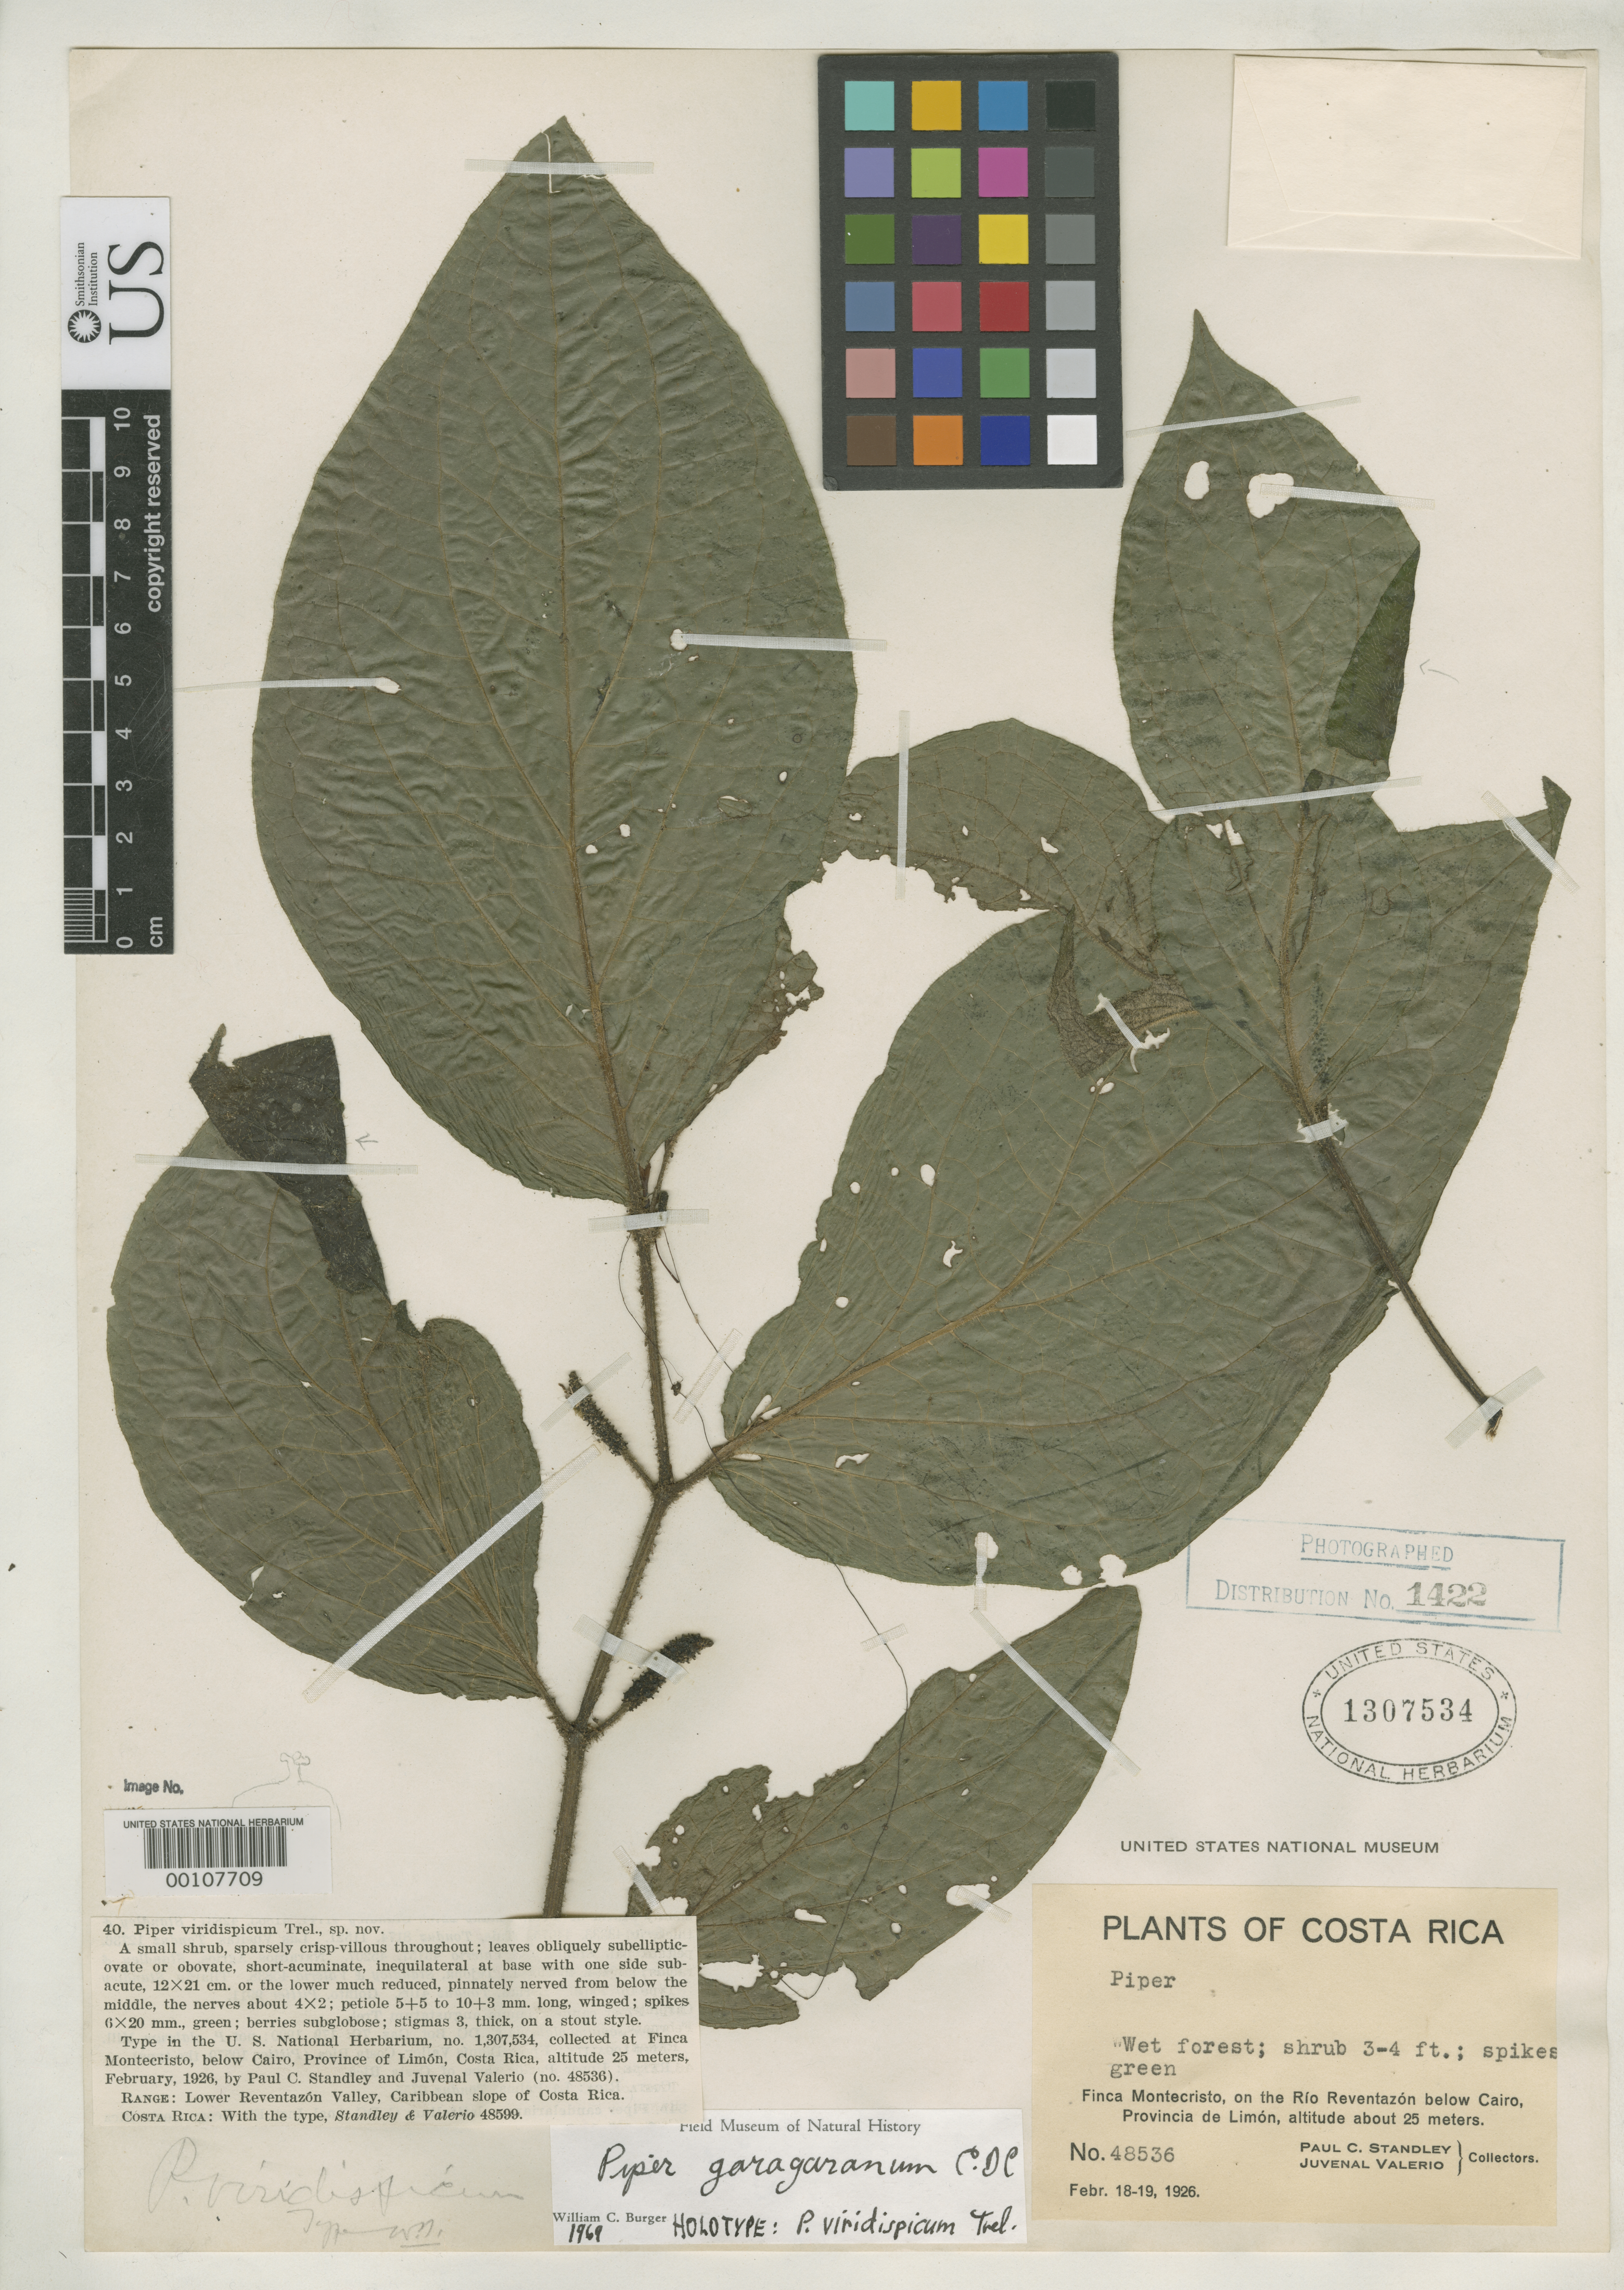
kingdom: Plantae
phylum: Tracheophyta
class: Magnoliopsida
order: Piperales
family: Piperaceae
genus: Piper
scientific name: Piper viridispicum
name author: Trel.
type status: Holotype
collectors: P. C. Standley & J. Valerio R.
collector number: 48536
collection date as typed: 18 Feb 1926 to 19 Feb 1926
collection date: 1926-02-18/1926-02-19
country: Costa Rica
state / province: Limón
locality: Finca Montecristo, Rio Reventazon.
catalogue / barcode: US 1307534